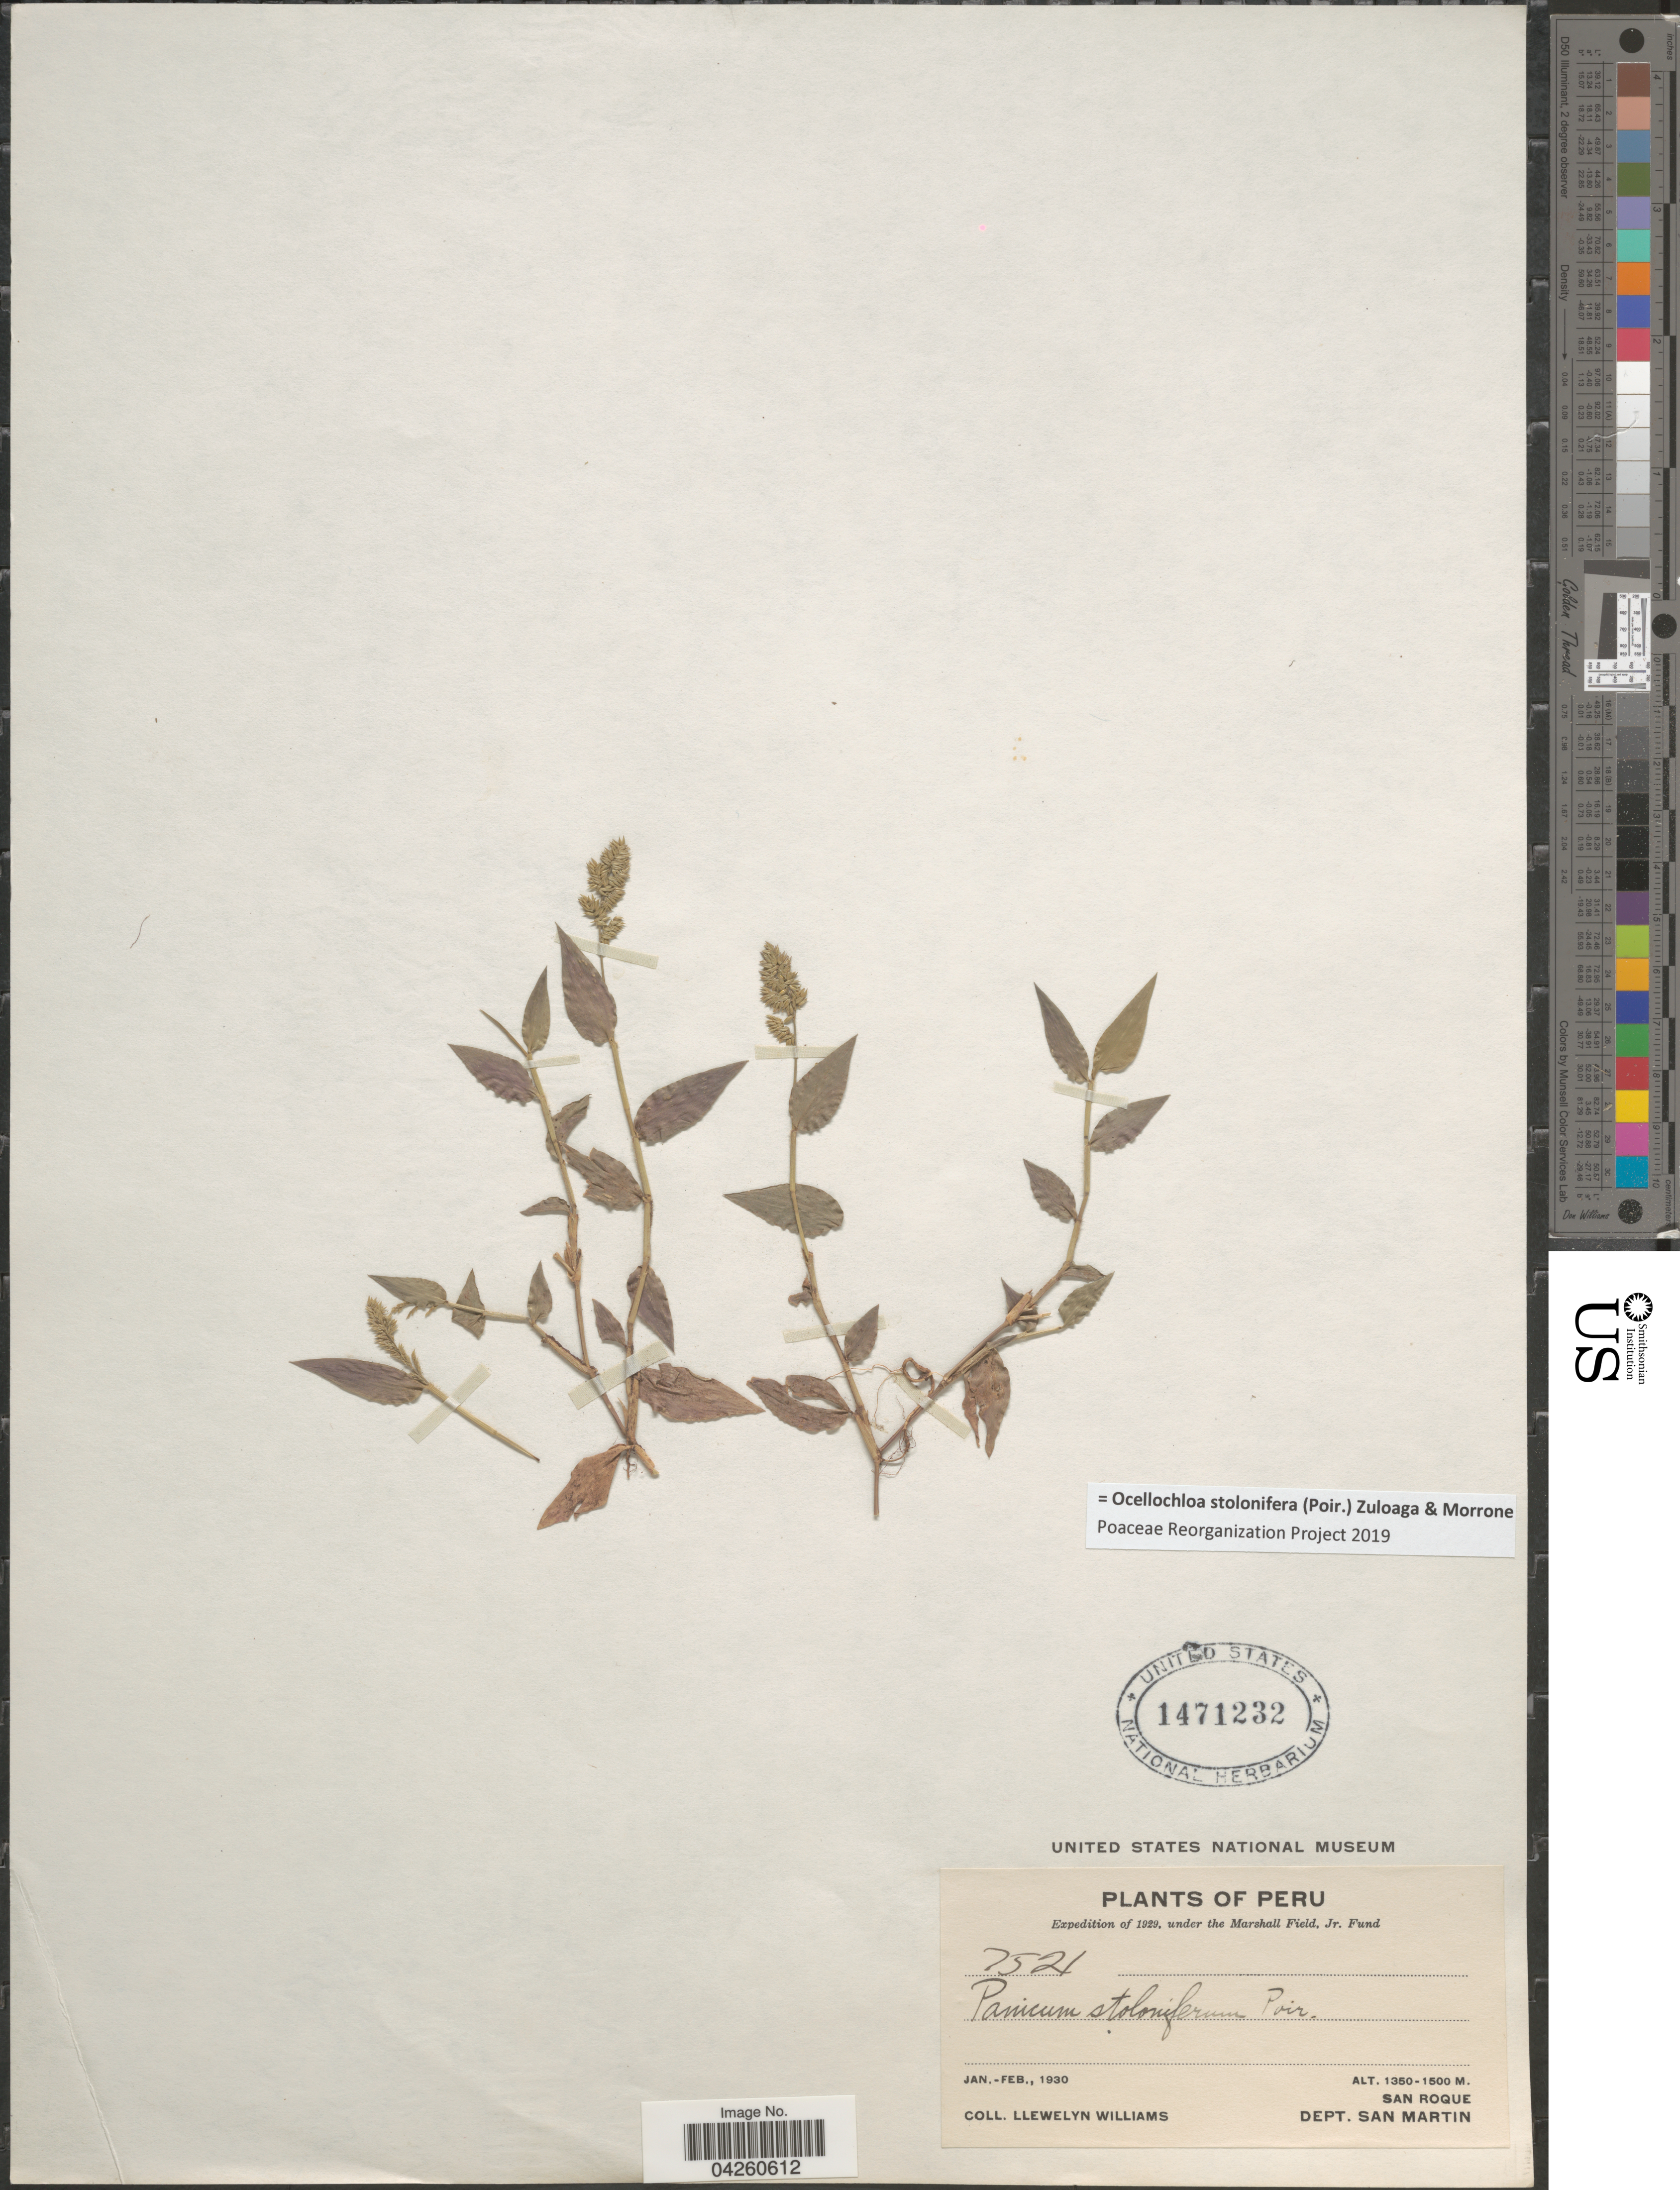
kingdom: Plantae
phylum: Tracheophyta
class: Liliopsida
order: Poales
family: Poaceae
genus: Ocellochloa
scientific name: Ocellochloa stolonifera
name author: (Poir.) Zuloaga & Morrone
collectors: Ll. Williams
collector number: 7521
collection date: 1930-01/1930-02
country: Peru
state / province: San Martín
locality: Expedition of 1929. San Roque. Dept. San Martin.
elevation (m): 1350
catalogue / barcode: US 1471232